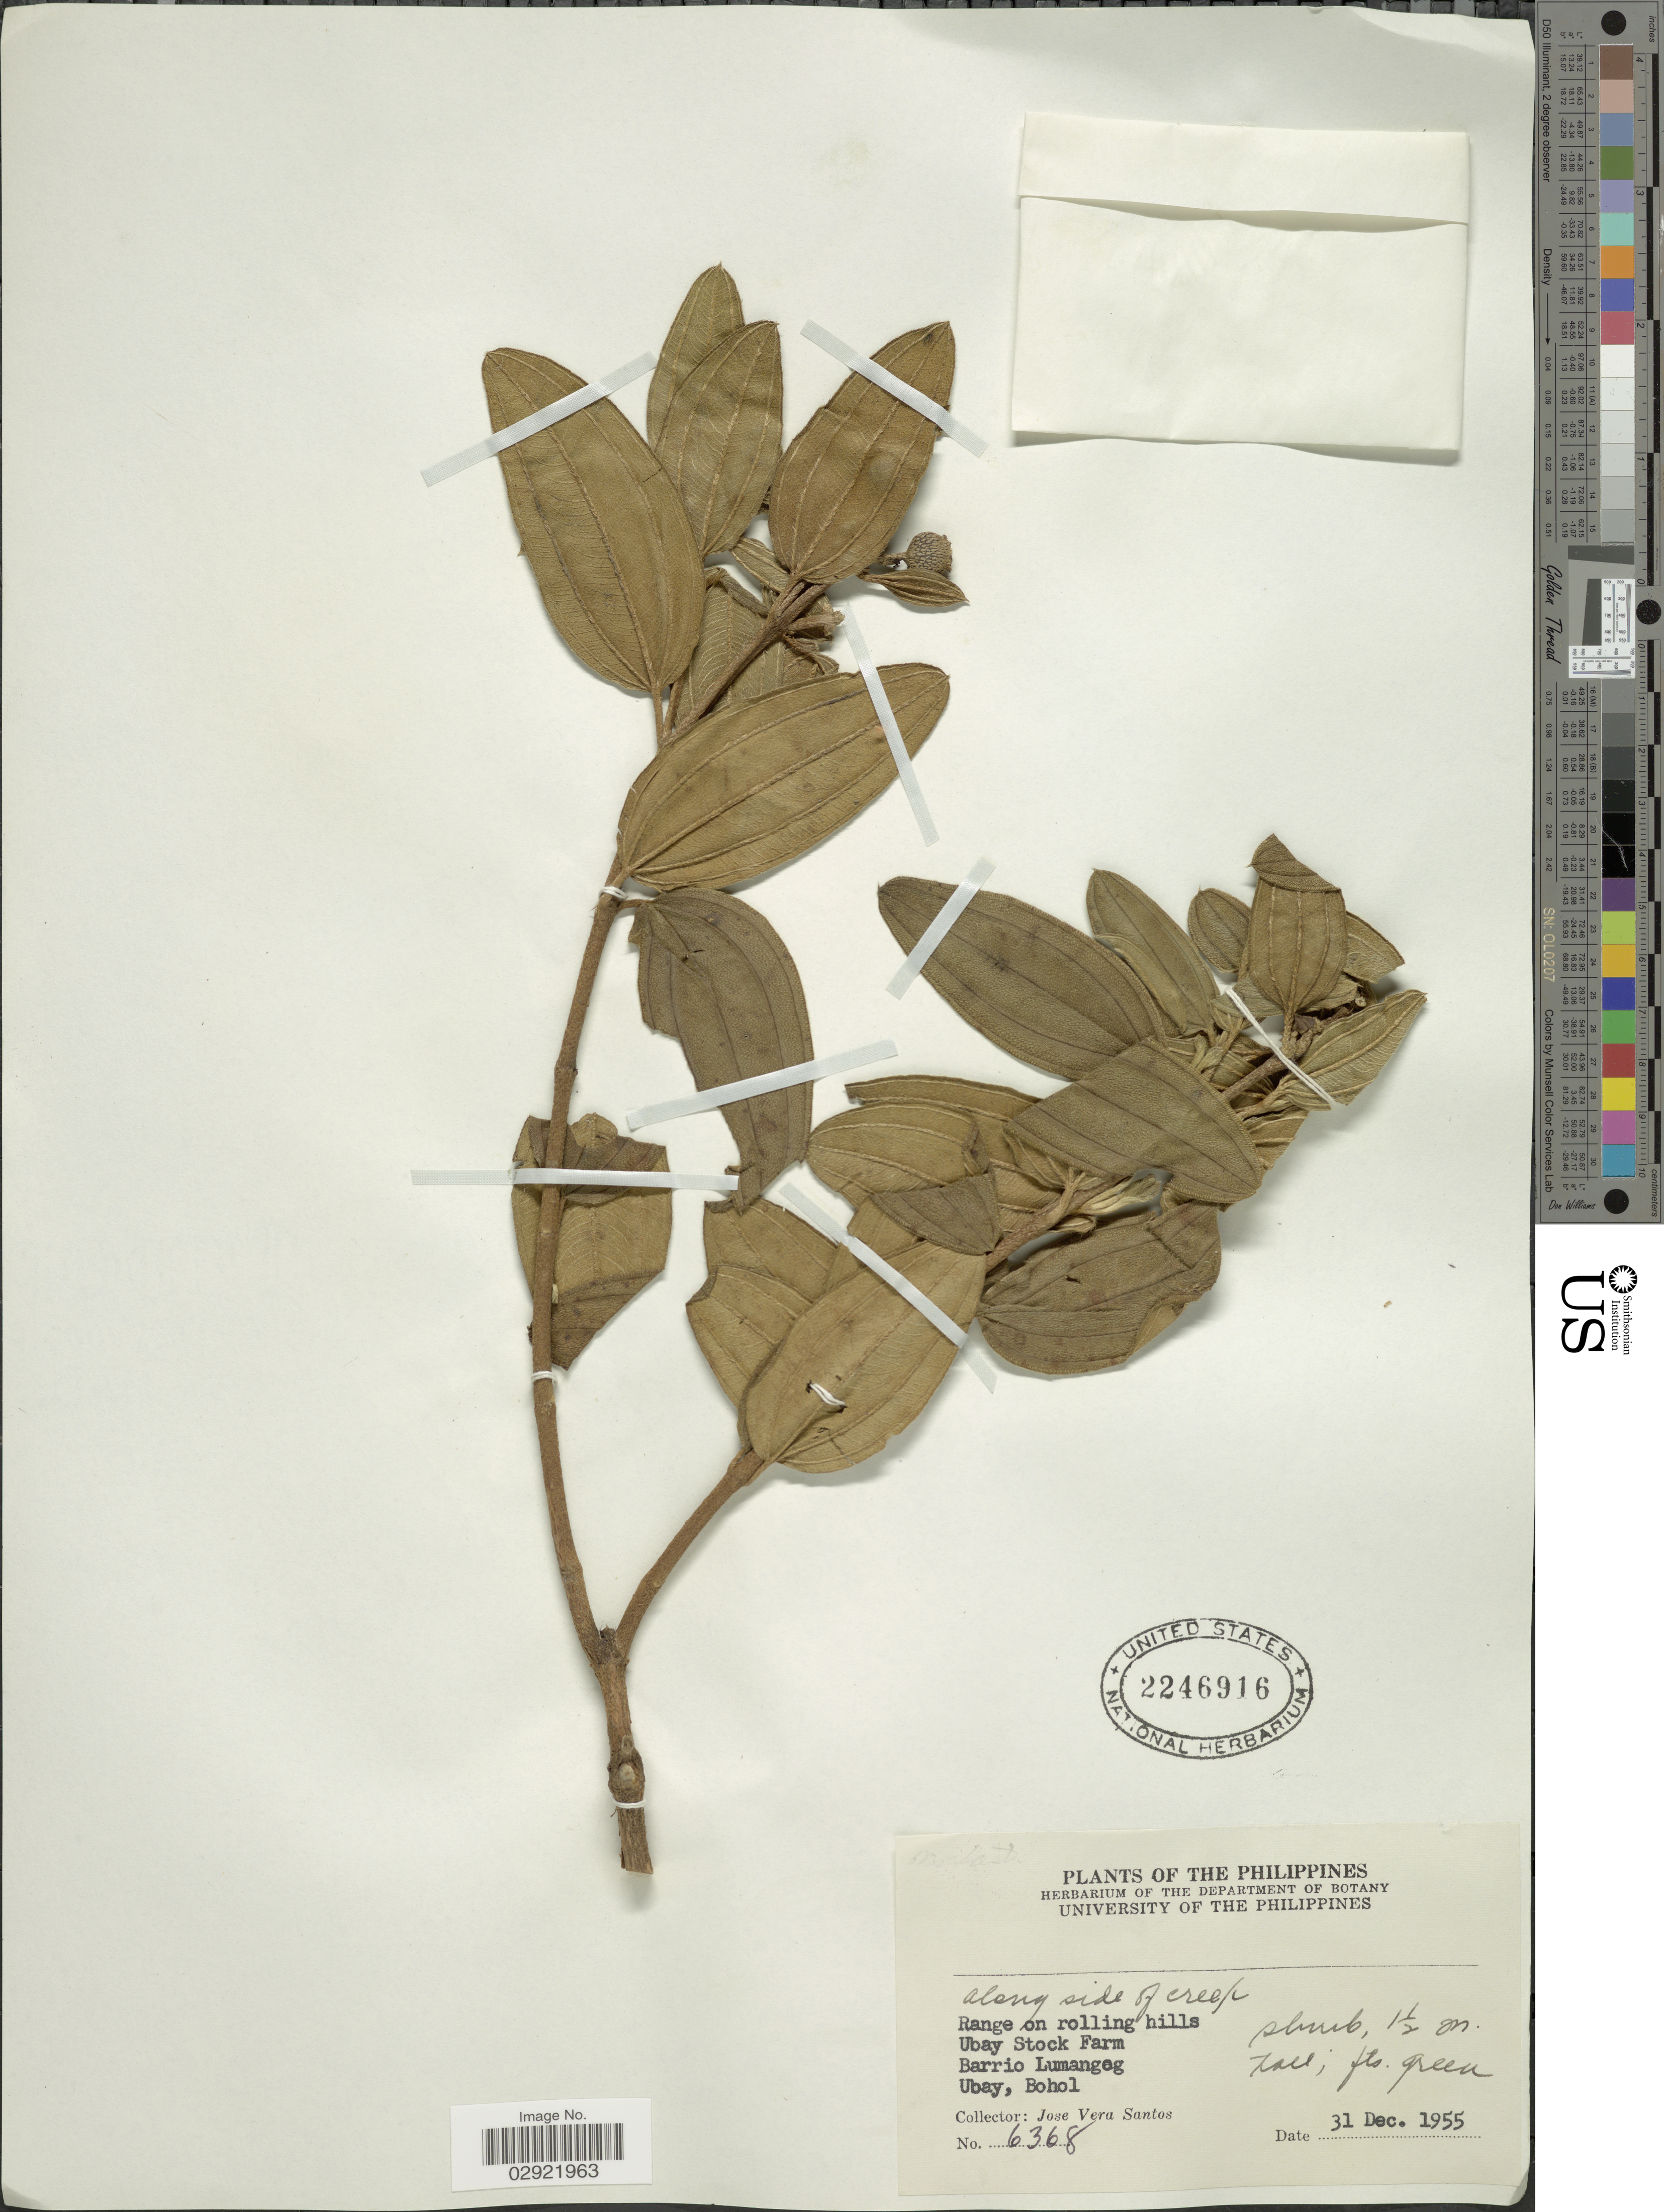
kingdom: Plantae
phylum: Tracheophyta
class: Magnoliopsida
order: Myrtales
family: Melastomataceae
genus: Melastoma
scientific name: Melastoma sp.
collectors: J. V. Santos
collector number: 6368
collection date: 1955-12-31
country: Philippines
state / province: Central Visayas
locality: Range on rolling hills. Ubay Stock Farm, Barrio Lumangog, Ubay.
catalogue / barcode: US 2246916